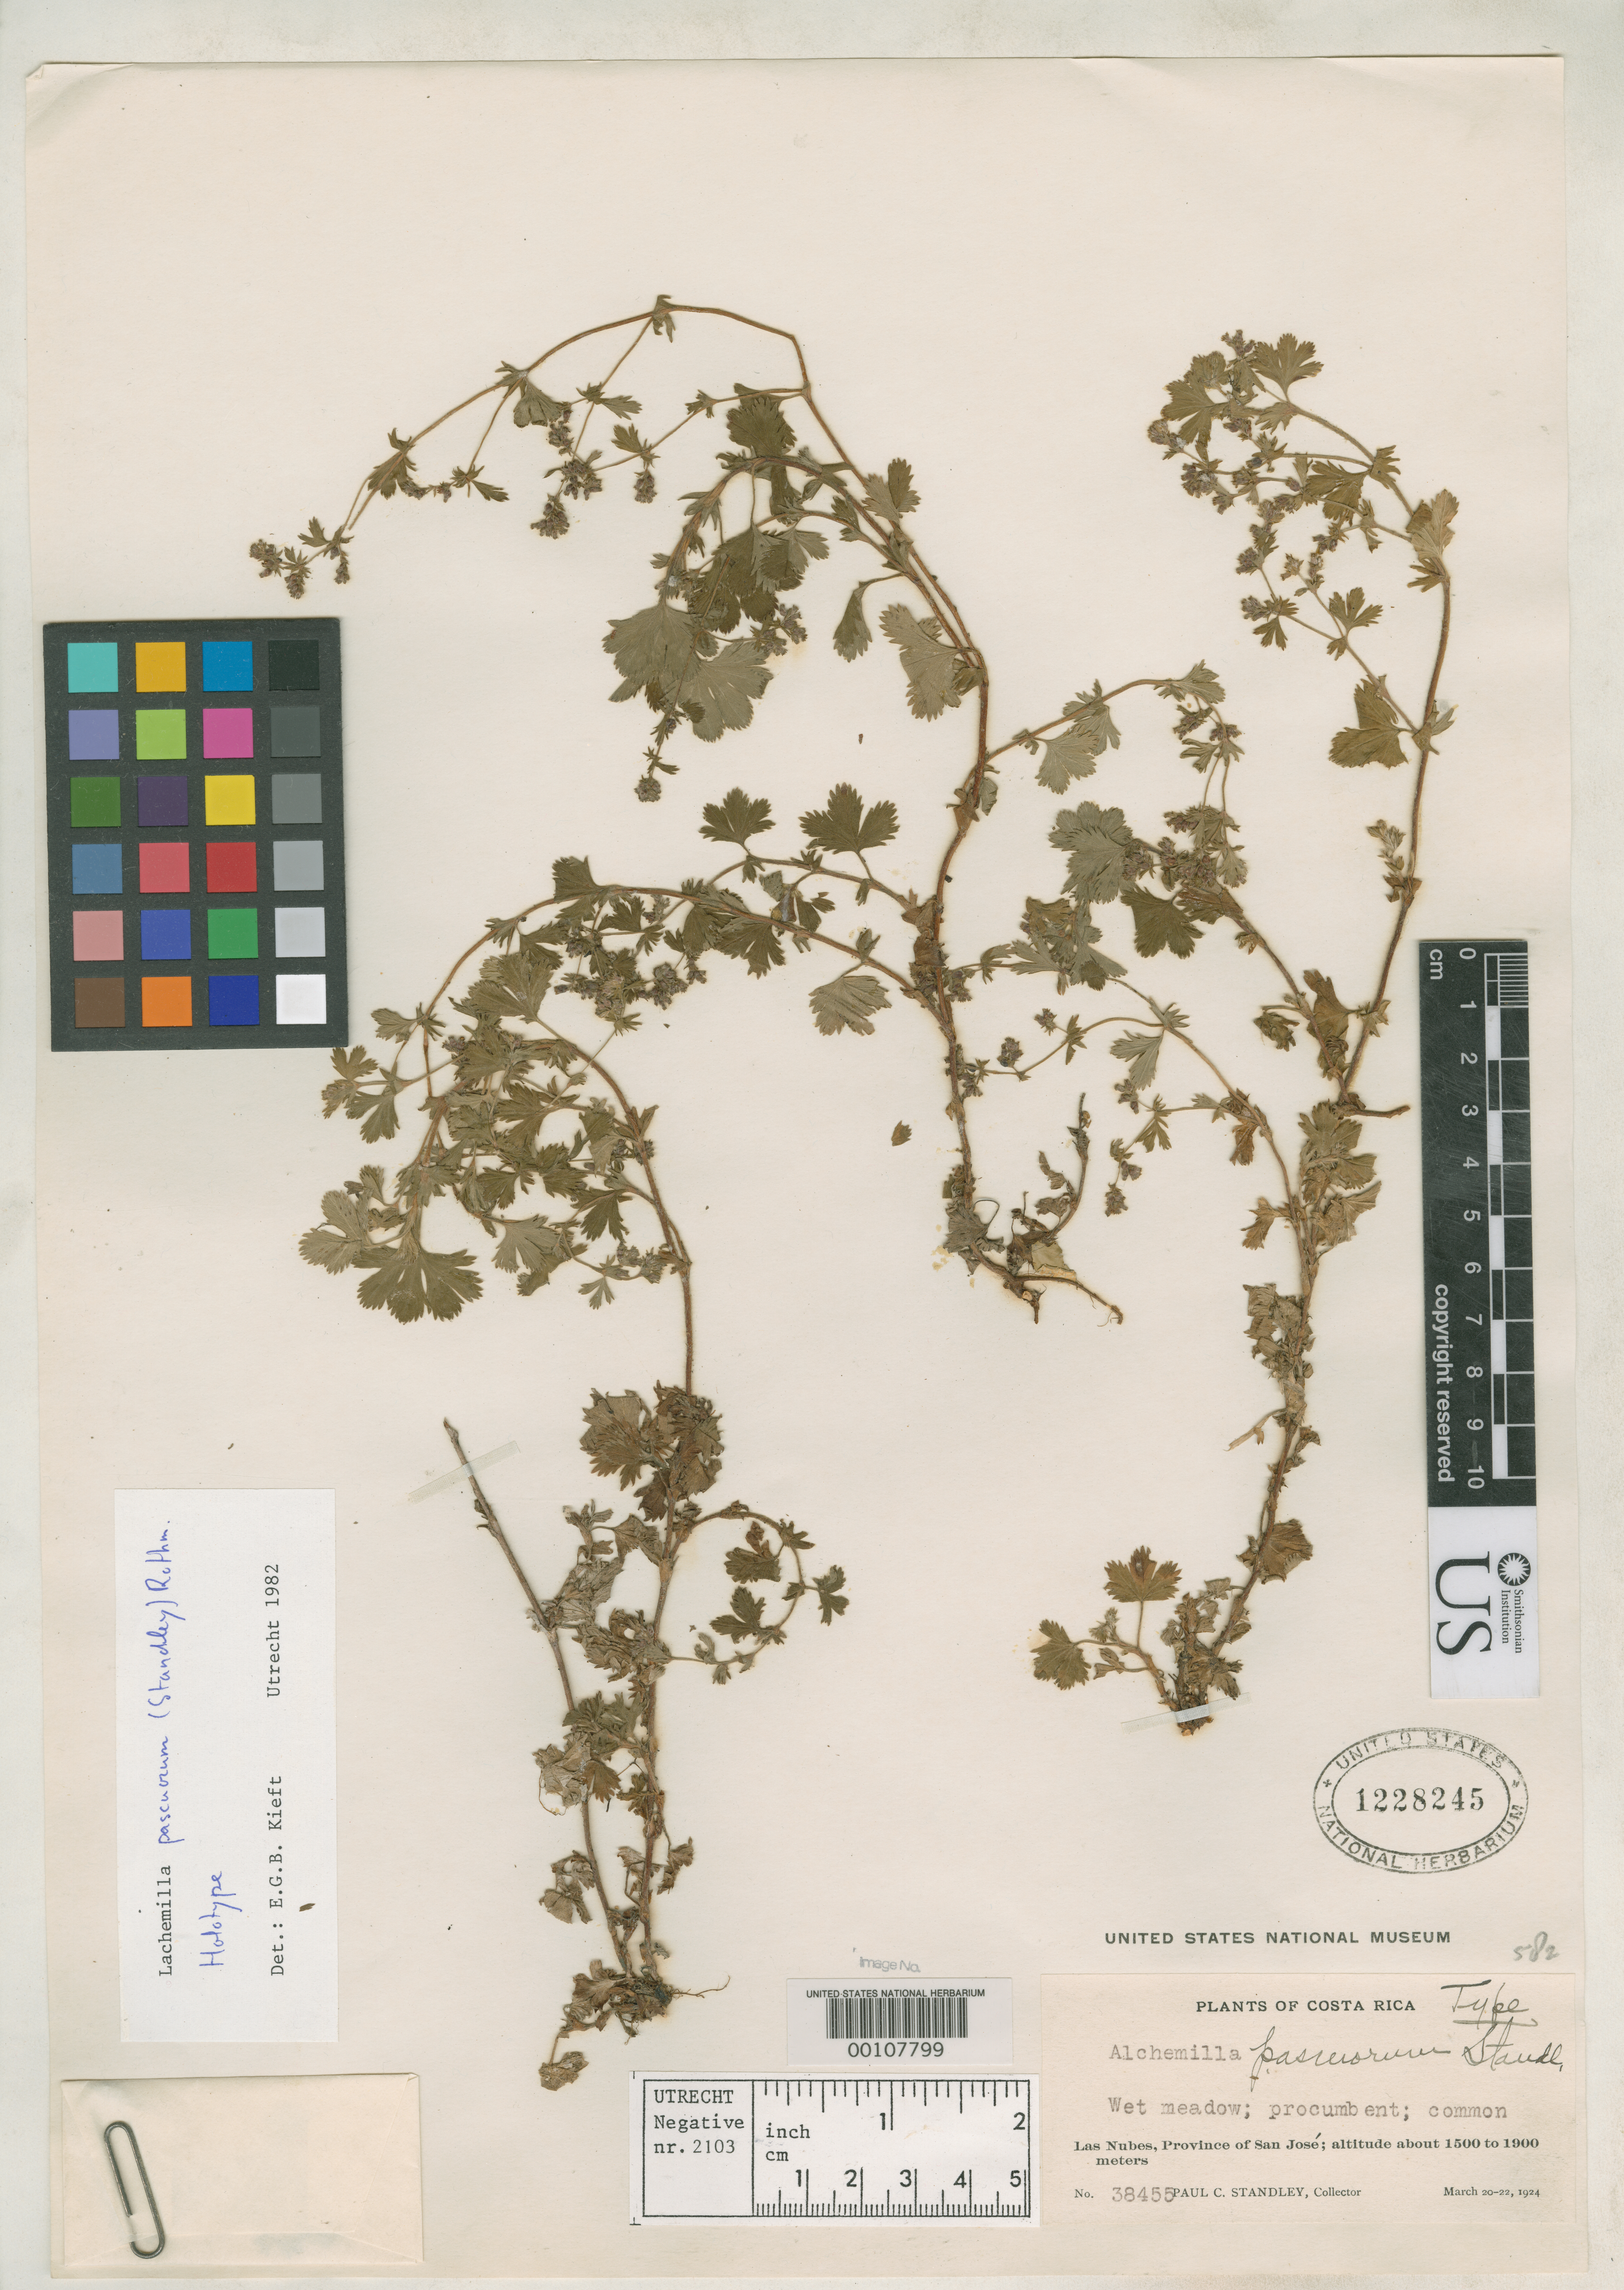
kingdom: Plantae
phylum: Tracheophyta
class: Magnoliopsida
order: Rosales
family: Rosaceae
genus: Alchemilla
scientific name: Alchemilla pascuorum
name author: Standl.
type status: Holotype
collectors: P. C. Standley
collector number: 38455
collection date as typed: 21 Mar 1914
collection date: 1914-03-21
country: Costa Rica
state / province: San José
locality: Las Nubes.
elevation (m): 1800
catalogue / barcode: US 1228245